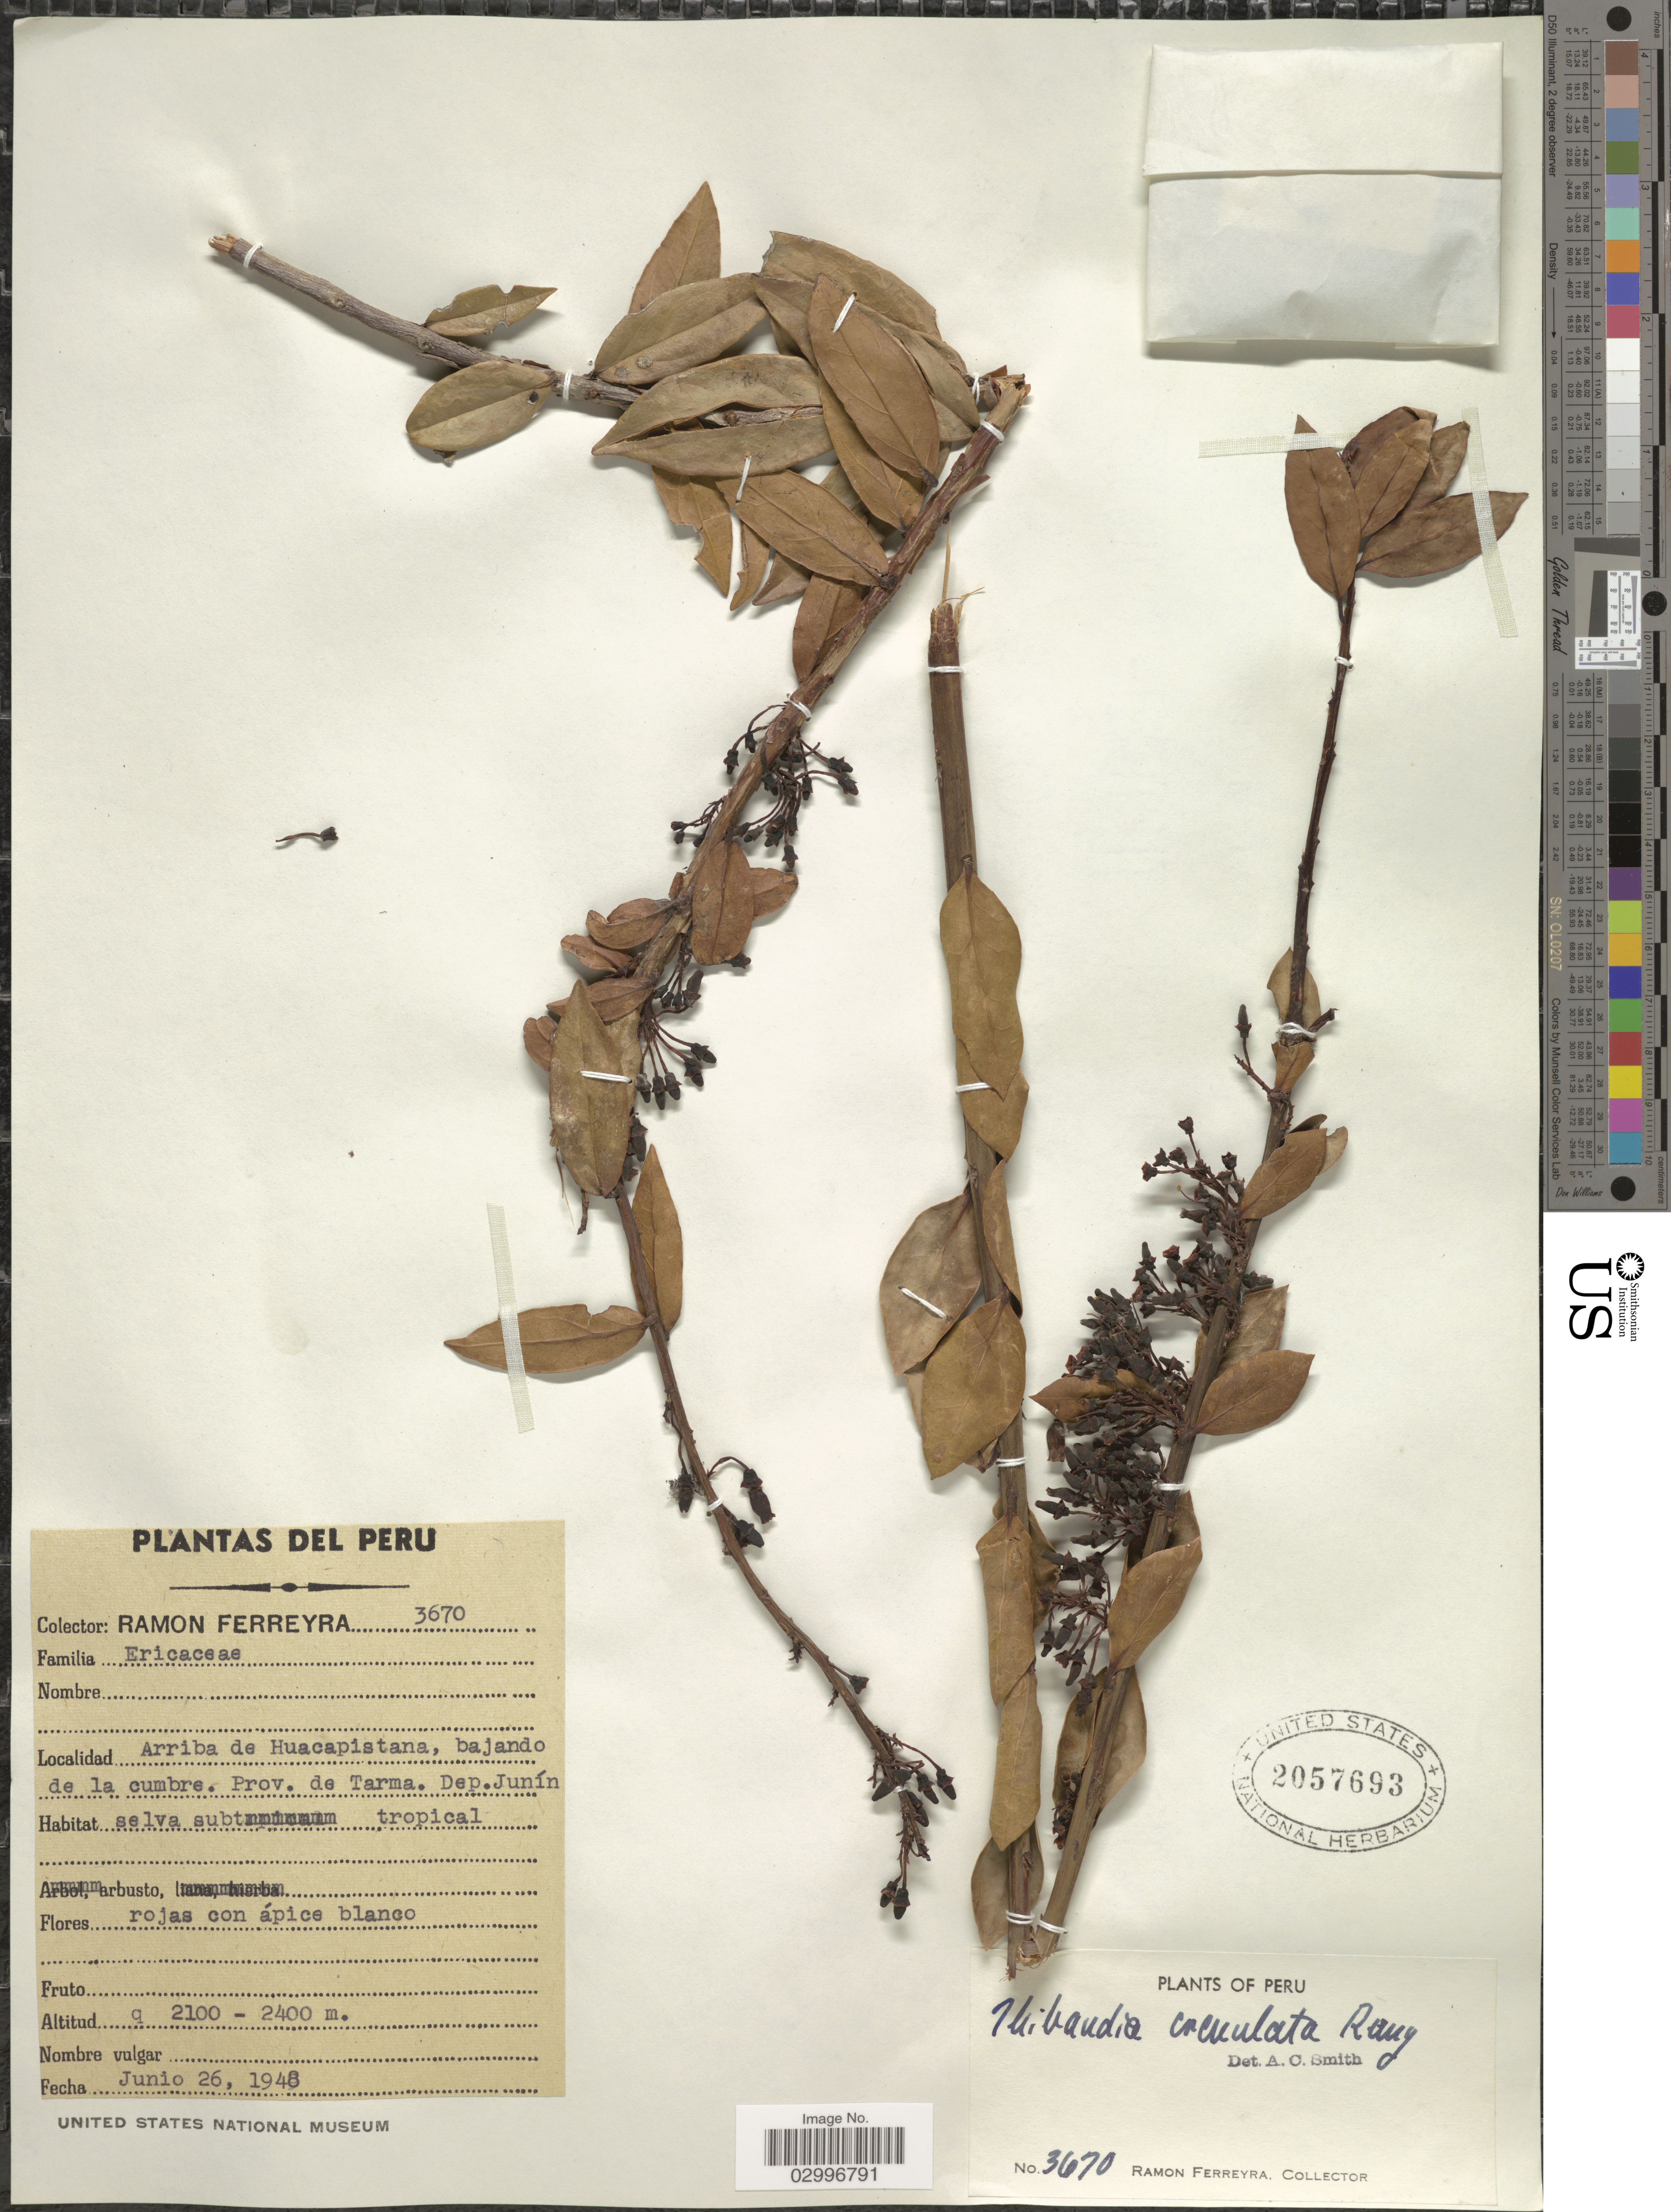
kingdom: Plantae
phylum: Tracheophyta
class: Magnoliopsida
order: Ericales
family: Ericaceae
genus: Thibaudia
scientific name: Thibaudia crenulata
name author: J. Rémy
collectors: R. A. Ferreyra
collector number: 3670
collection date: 1948-06-26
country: Peru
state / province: Junín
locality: Arriba de Huacapistana, bajando de la cumbre. Prov. de Tarma. Dep. de Junín.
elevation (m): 2100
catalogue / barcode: US 2057693